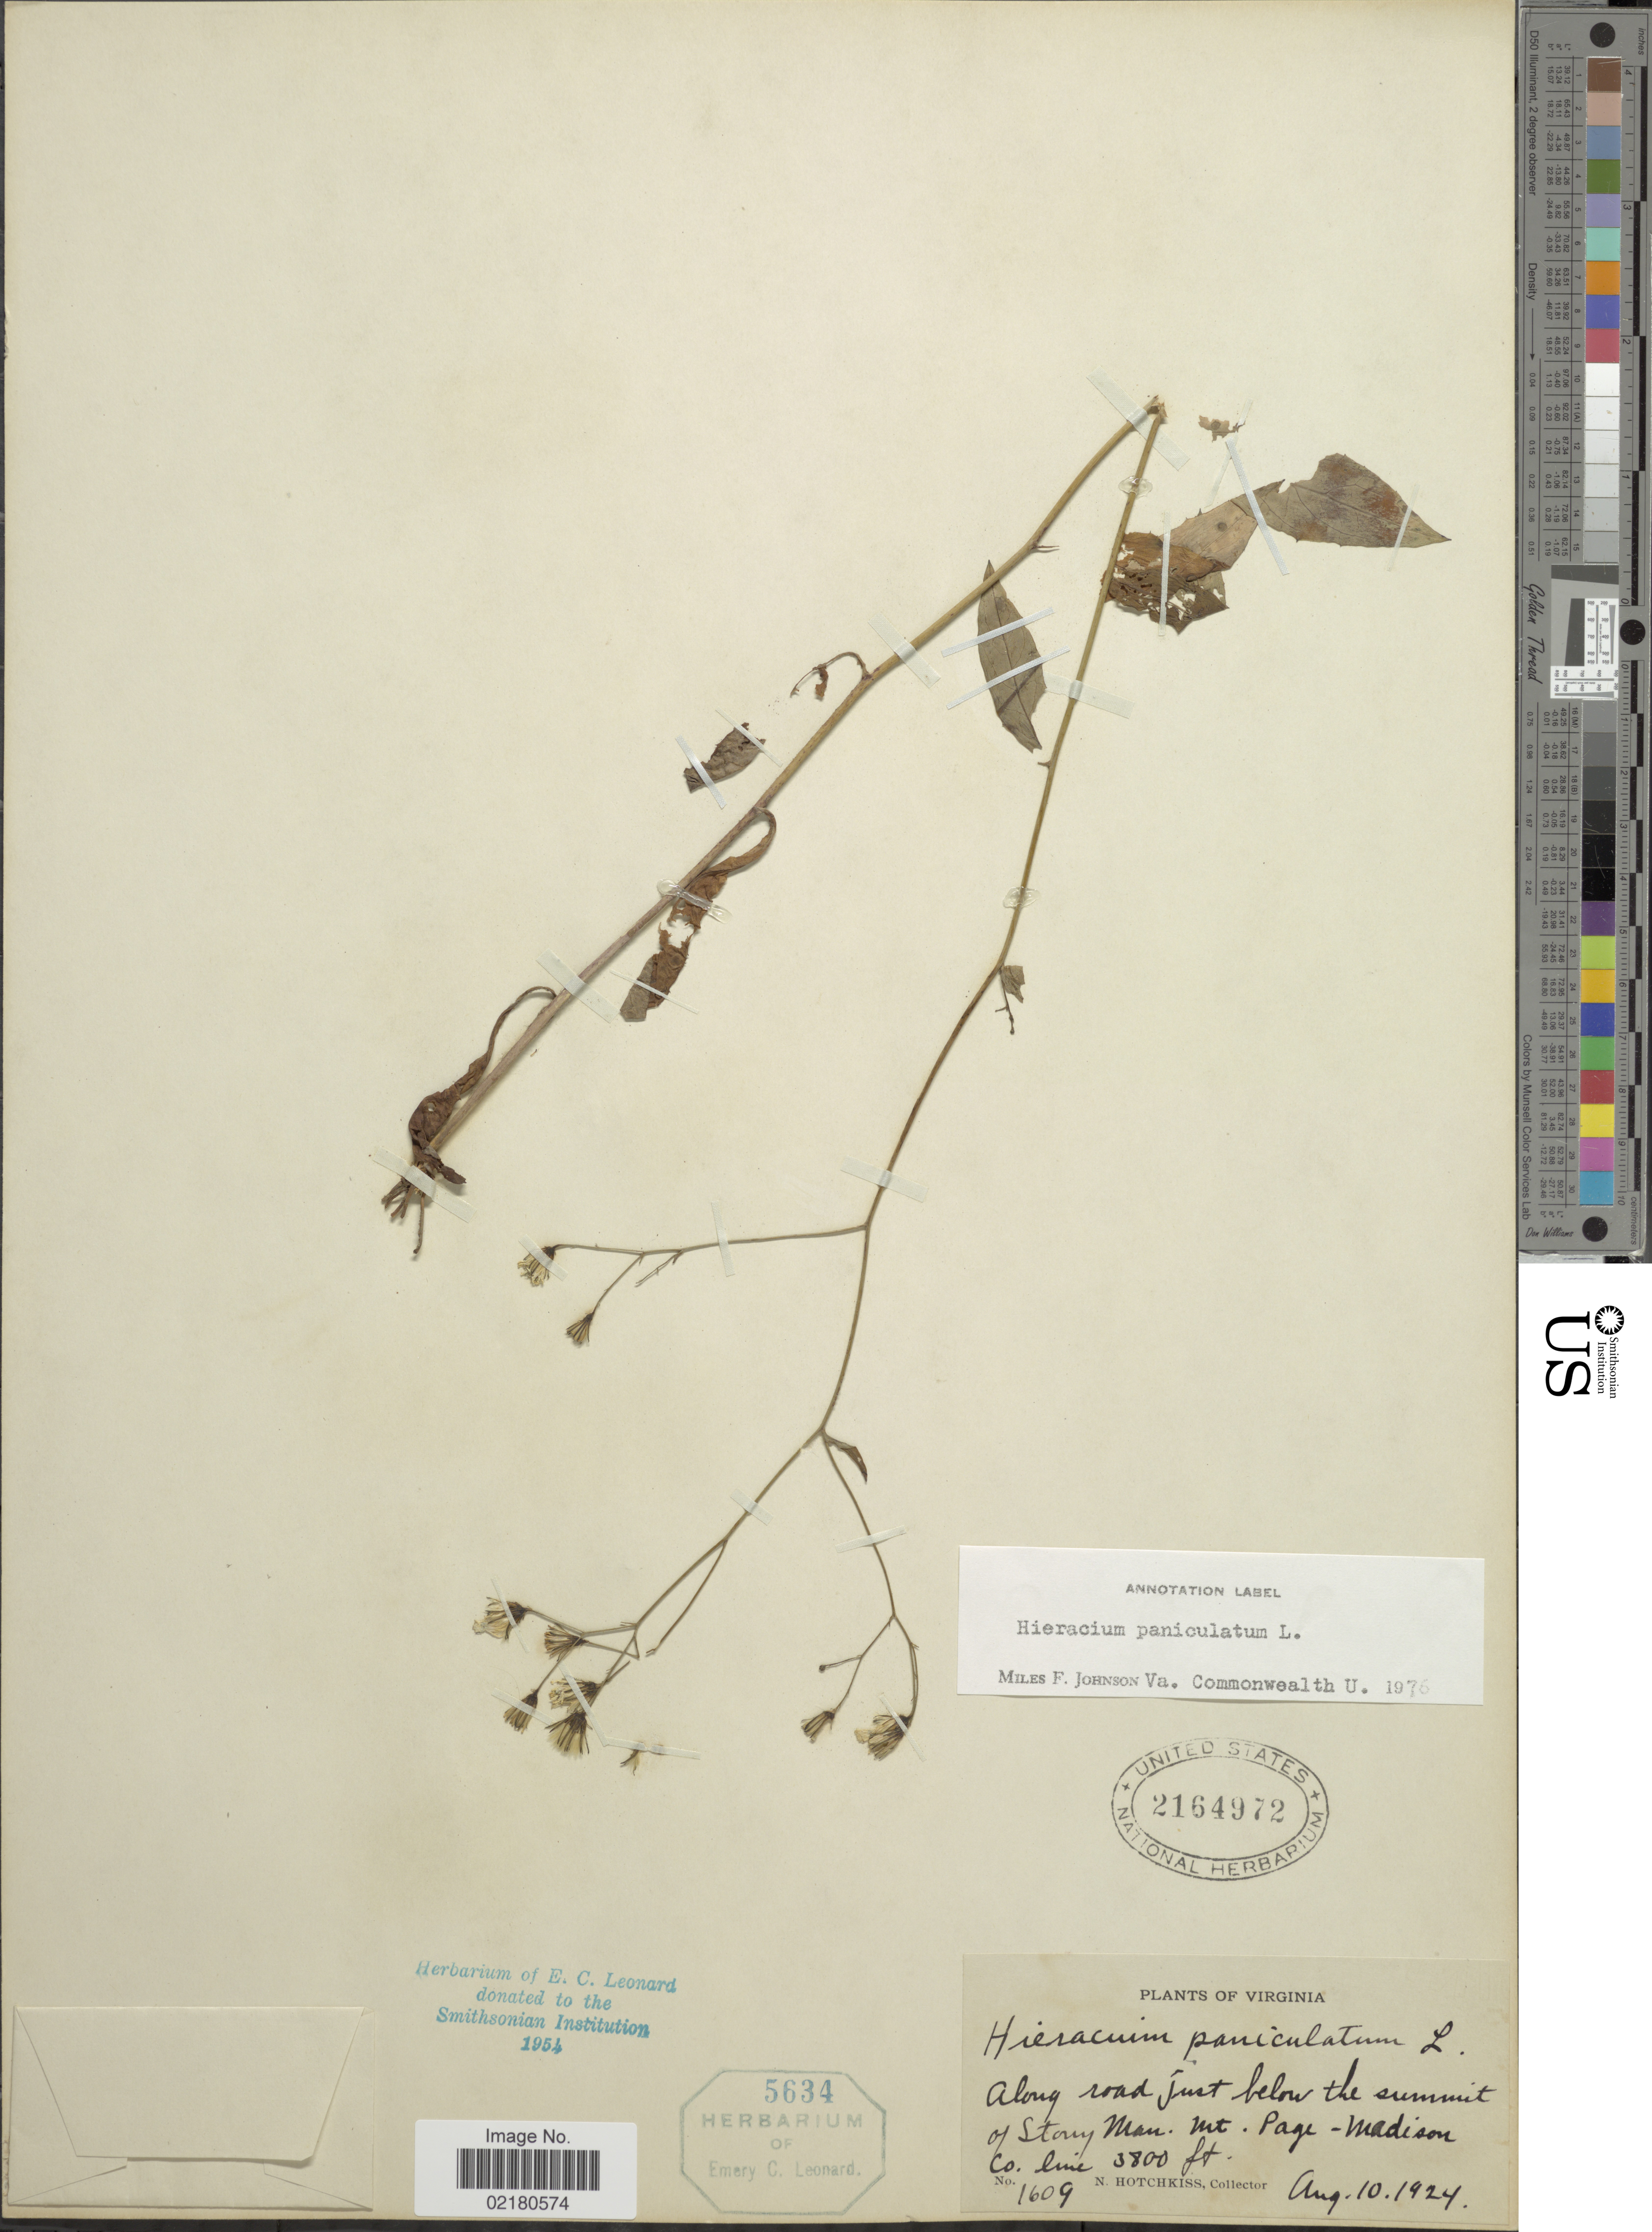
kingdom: Plantae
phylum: Tracheophyta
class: Magnoliopsida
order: Asterales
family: Asteraceae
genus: Hieracium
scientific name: Hieracium paniculatum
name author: L.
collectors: N. Hotchkiss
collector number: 1609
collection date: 1924-08-10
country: United States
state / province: Virginia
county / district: Madison / Page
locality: Below Summit of Story Man. mt. Page- Madison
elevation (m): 1158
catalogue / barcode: US 2164972